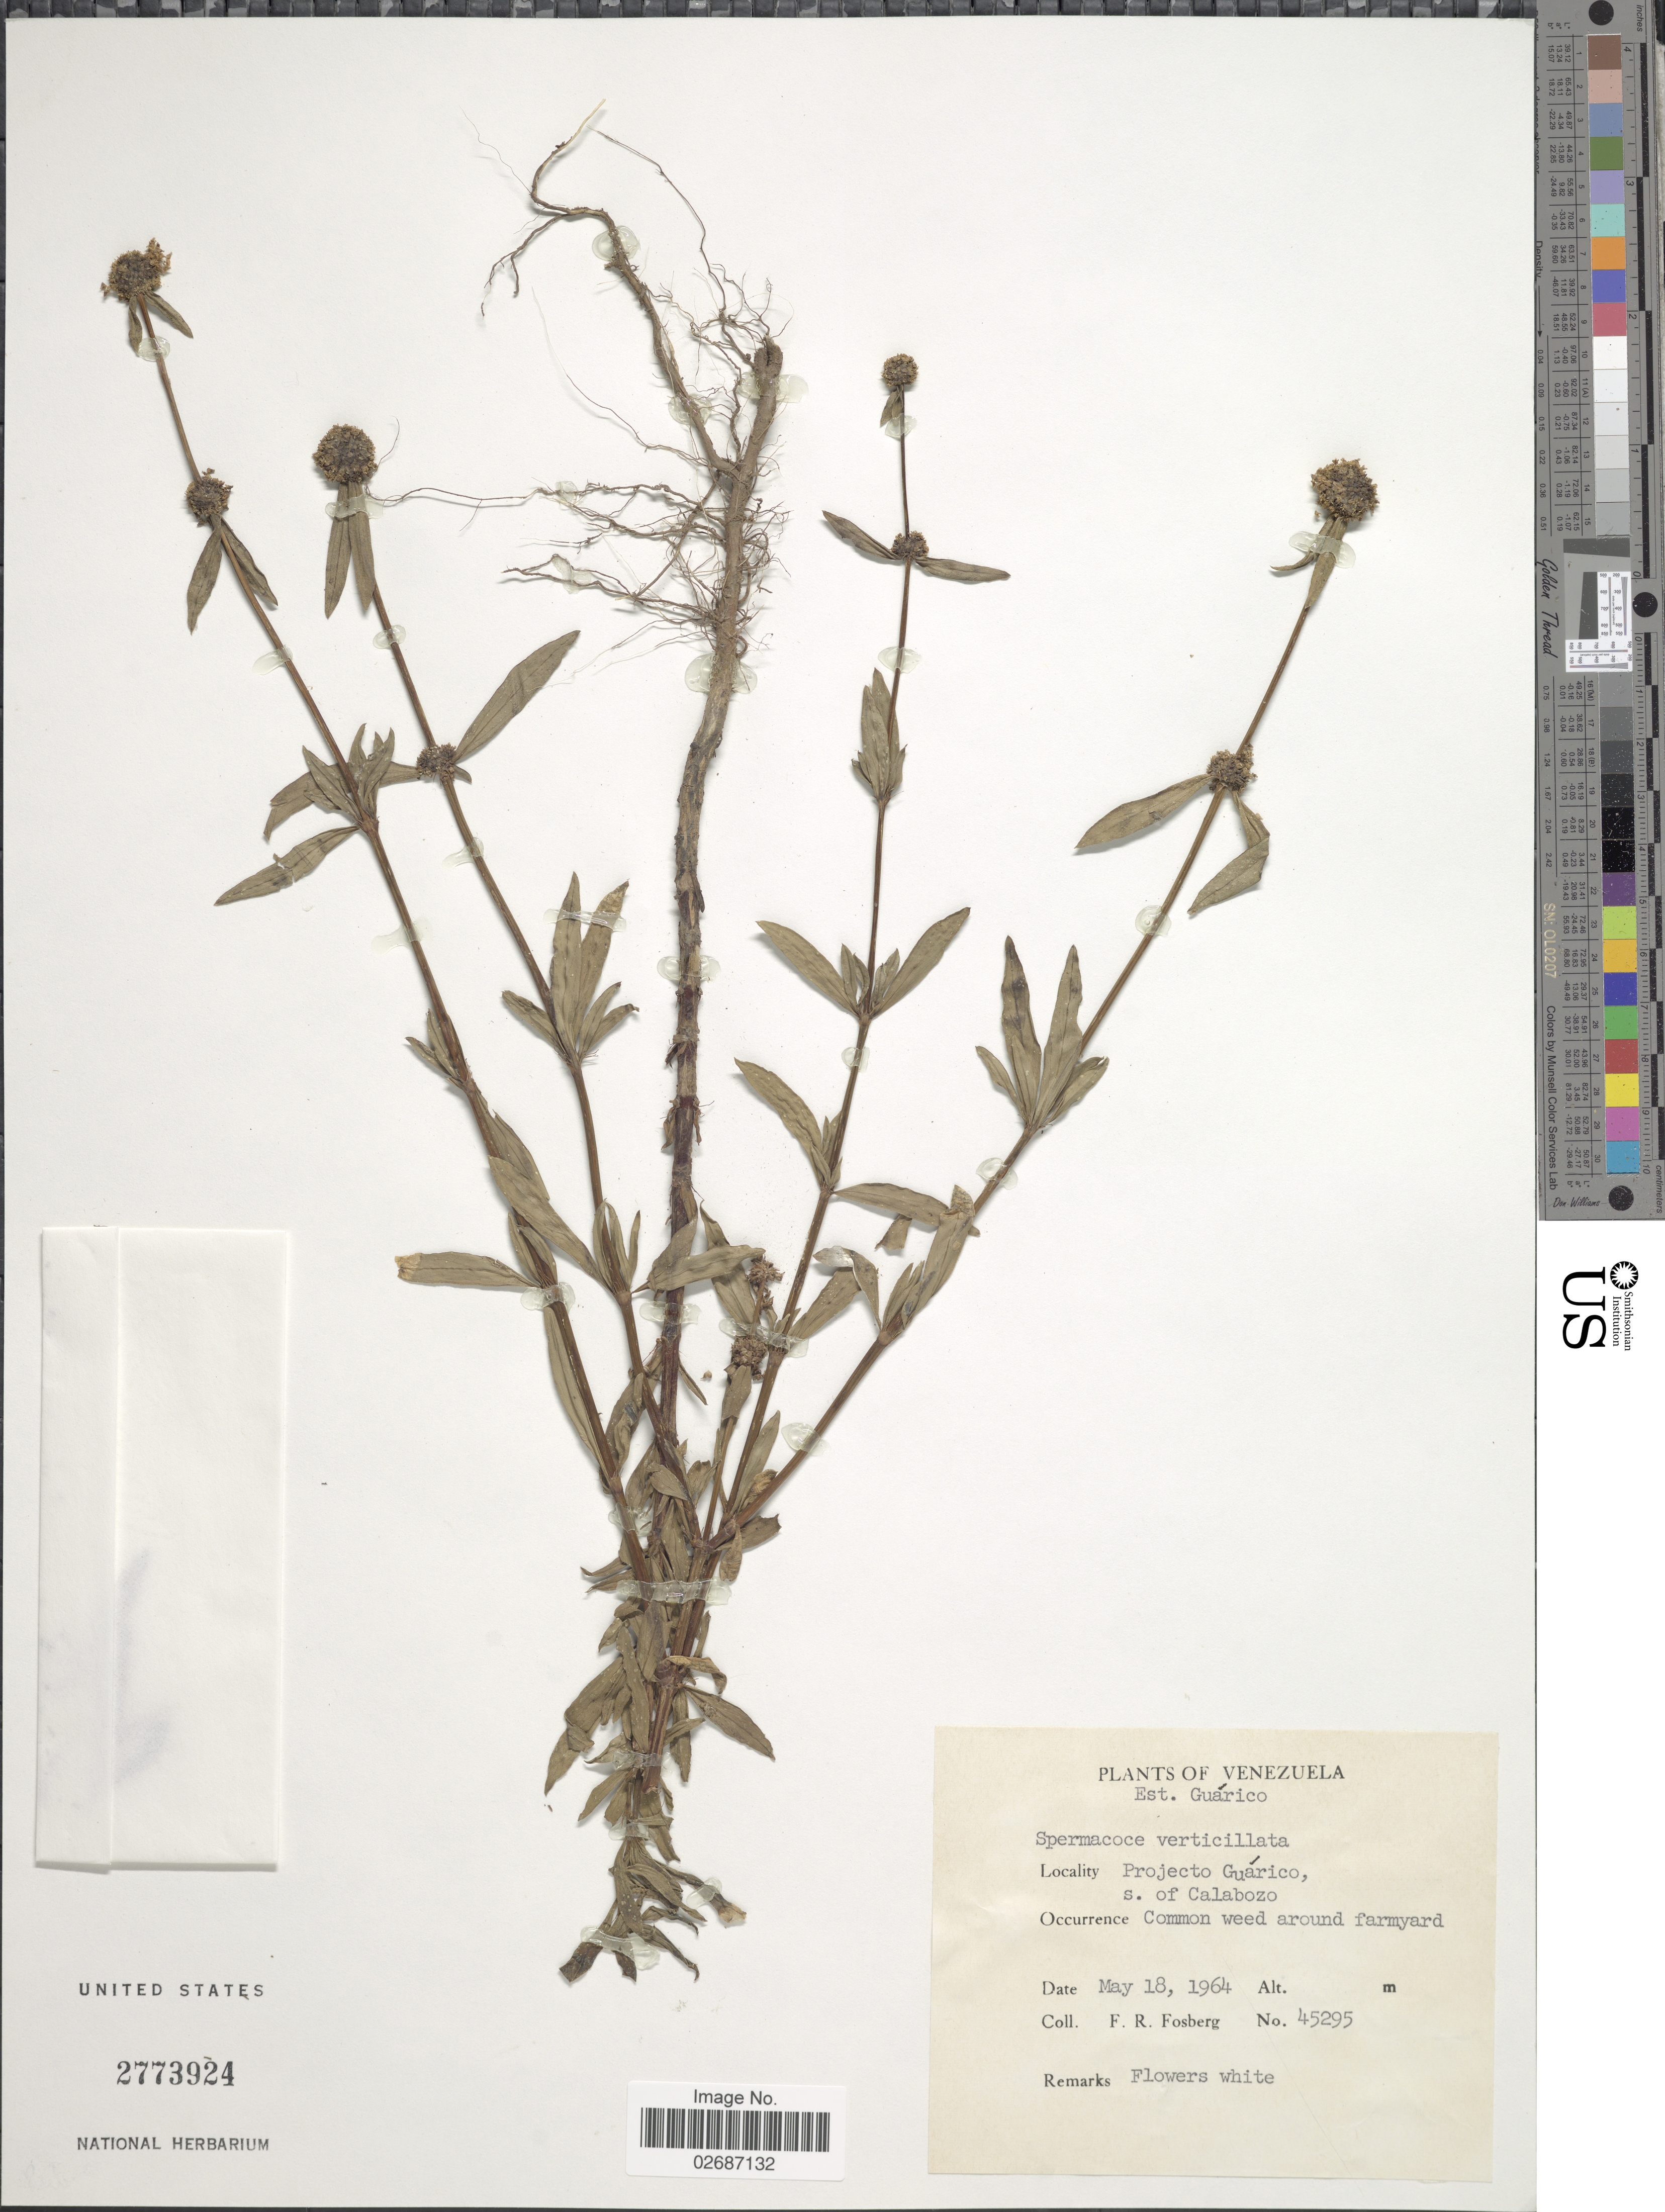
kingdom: Plantae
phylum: Tracheophyta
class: Magnoliopsida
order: Gentianales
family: Rubiaceae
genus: Borreria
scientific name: Borreria verticillata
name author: (L.) G. Mey.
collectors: F. R. Fosberg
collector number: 45295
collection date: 1964-05-18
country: Venezuela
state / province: Guárico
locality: Projeto Guarico, s. of Calabozo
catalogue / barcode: US 2773924